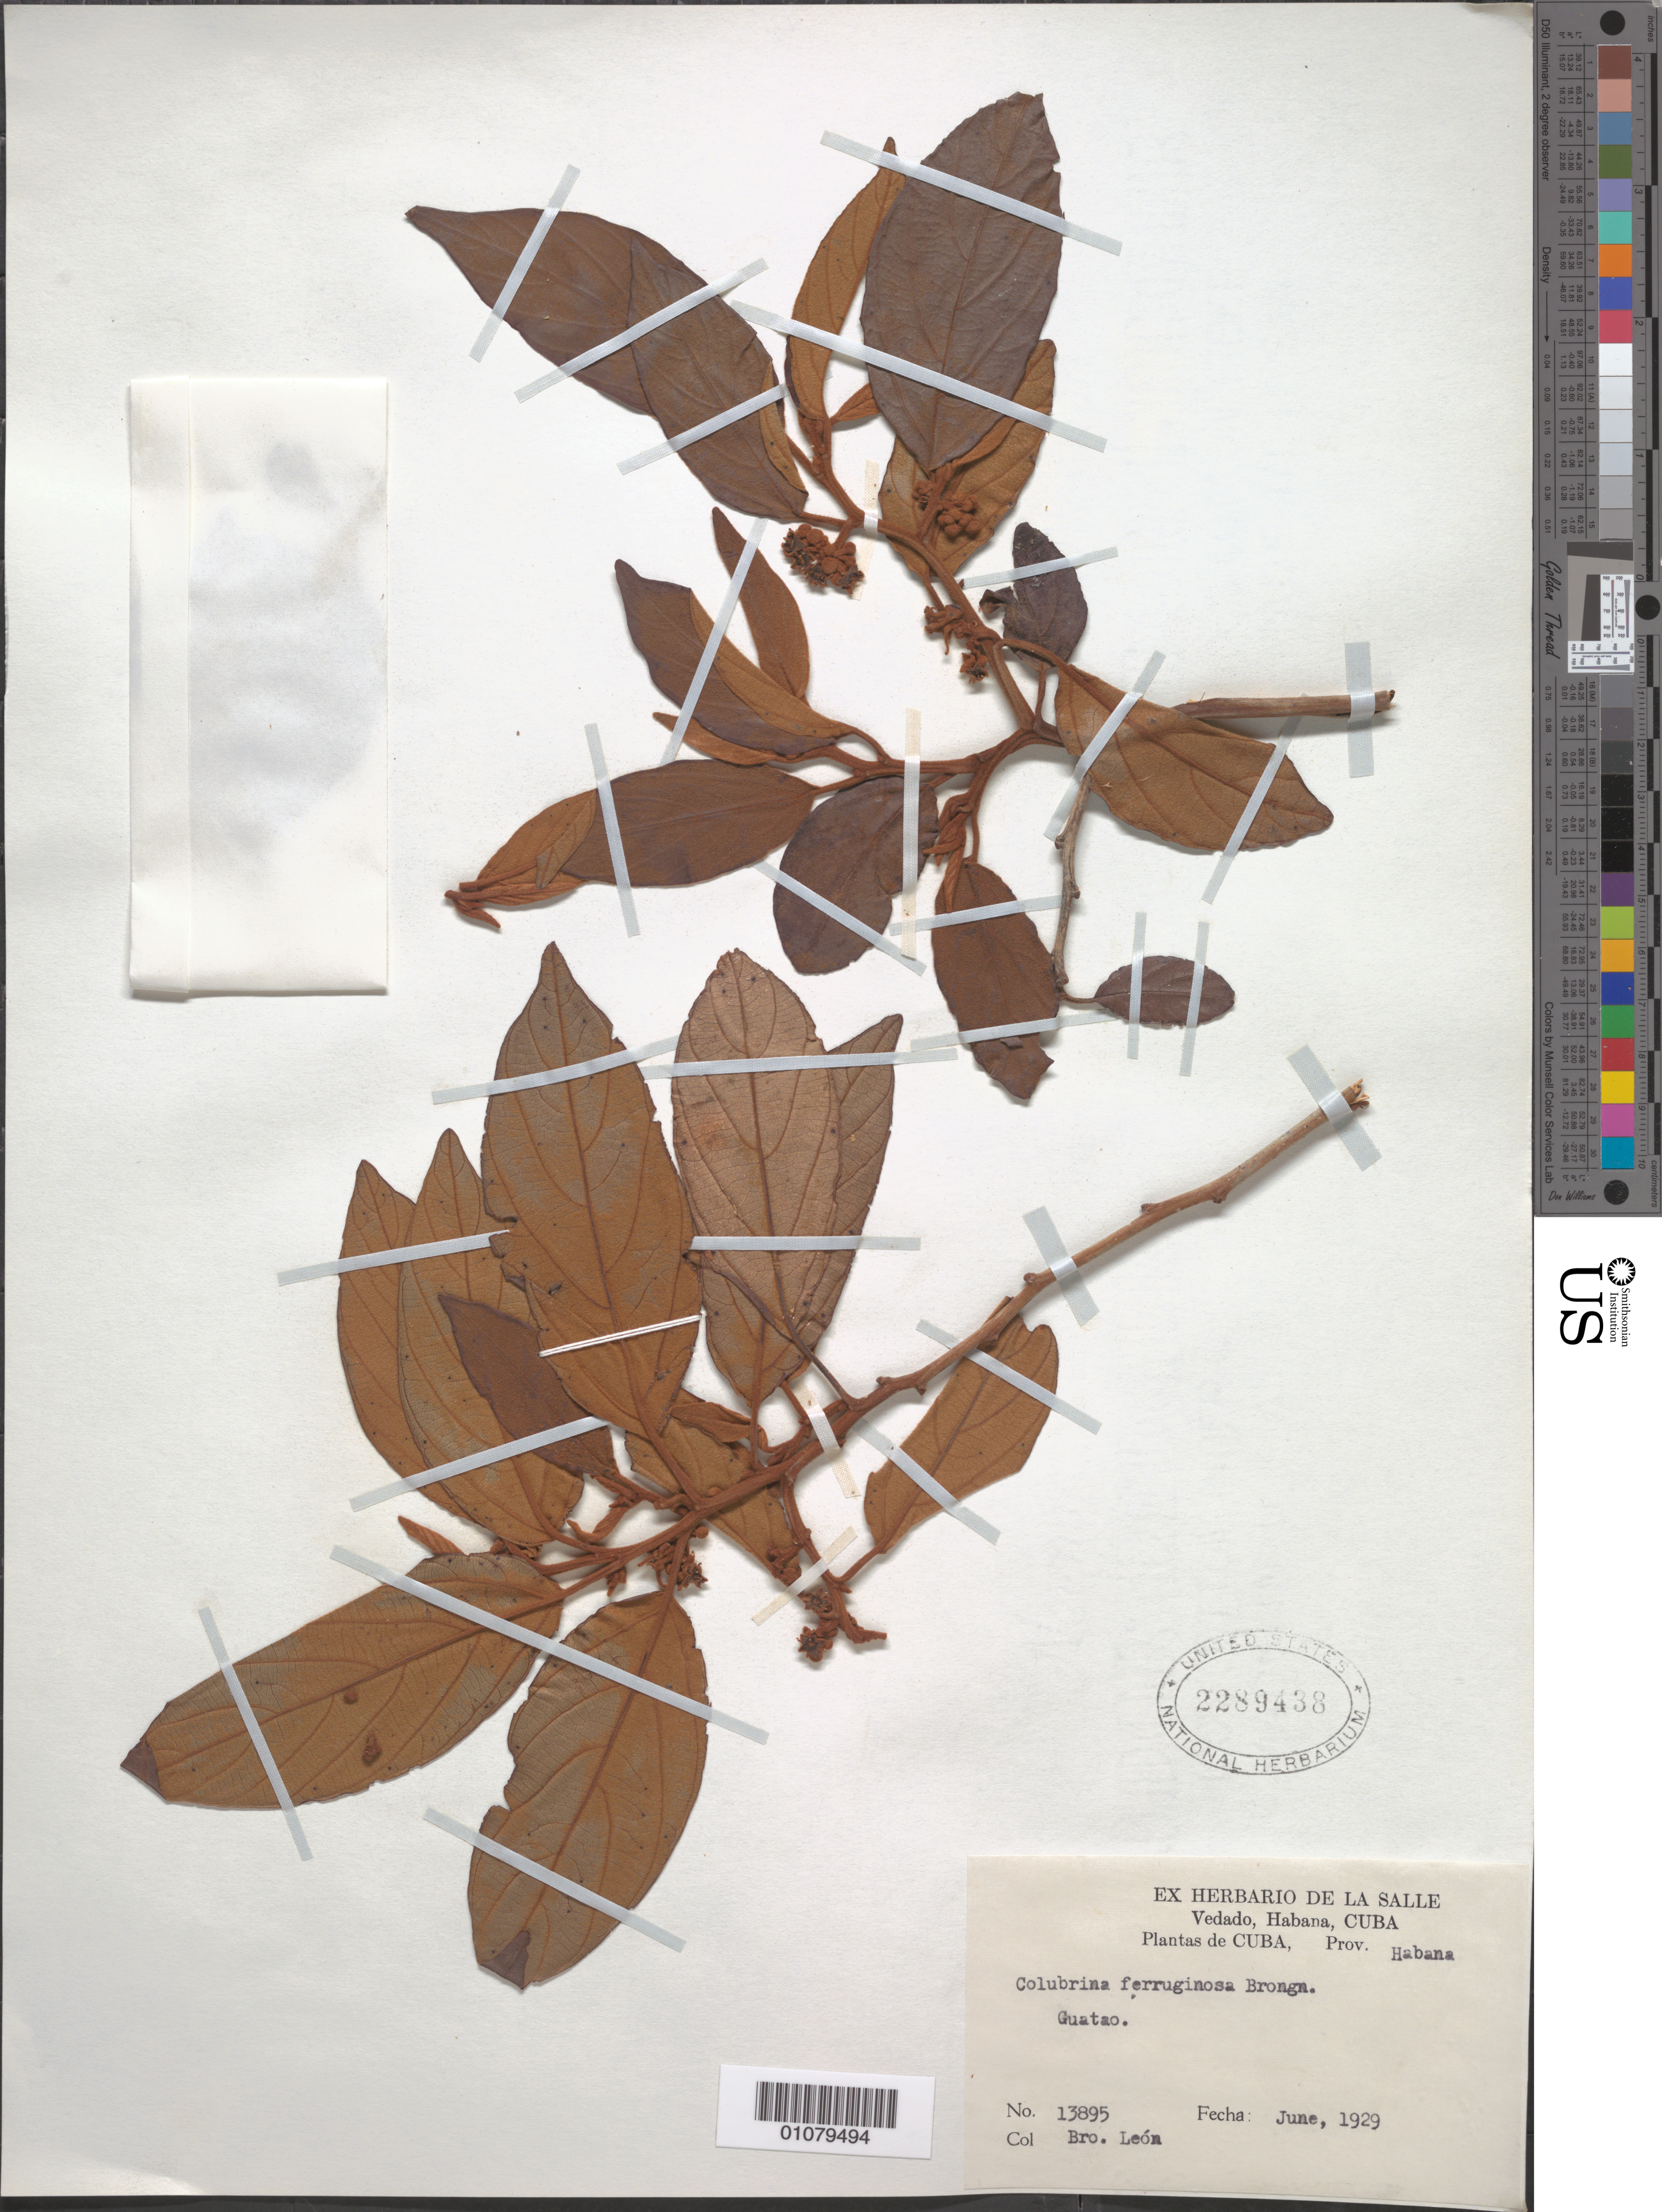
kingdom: Plantae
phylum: Tracheophyta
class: Magnoliopsida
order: Rosales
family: Rhamnaceae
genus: Colubrina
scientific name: Colubrina arborescens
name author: (Mill.) Sarg.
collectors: Bro. León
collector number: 13895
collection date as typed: Jun 1929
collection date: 1929-06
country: Cuba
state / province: La Habana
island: Cuba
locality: Guatao, Prov Habana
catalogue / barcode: US 2289438